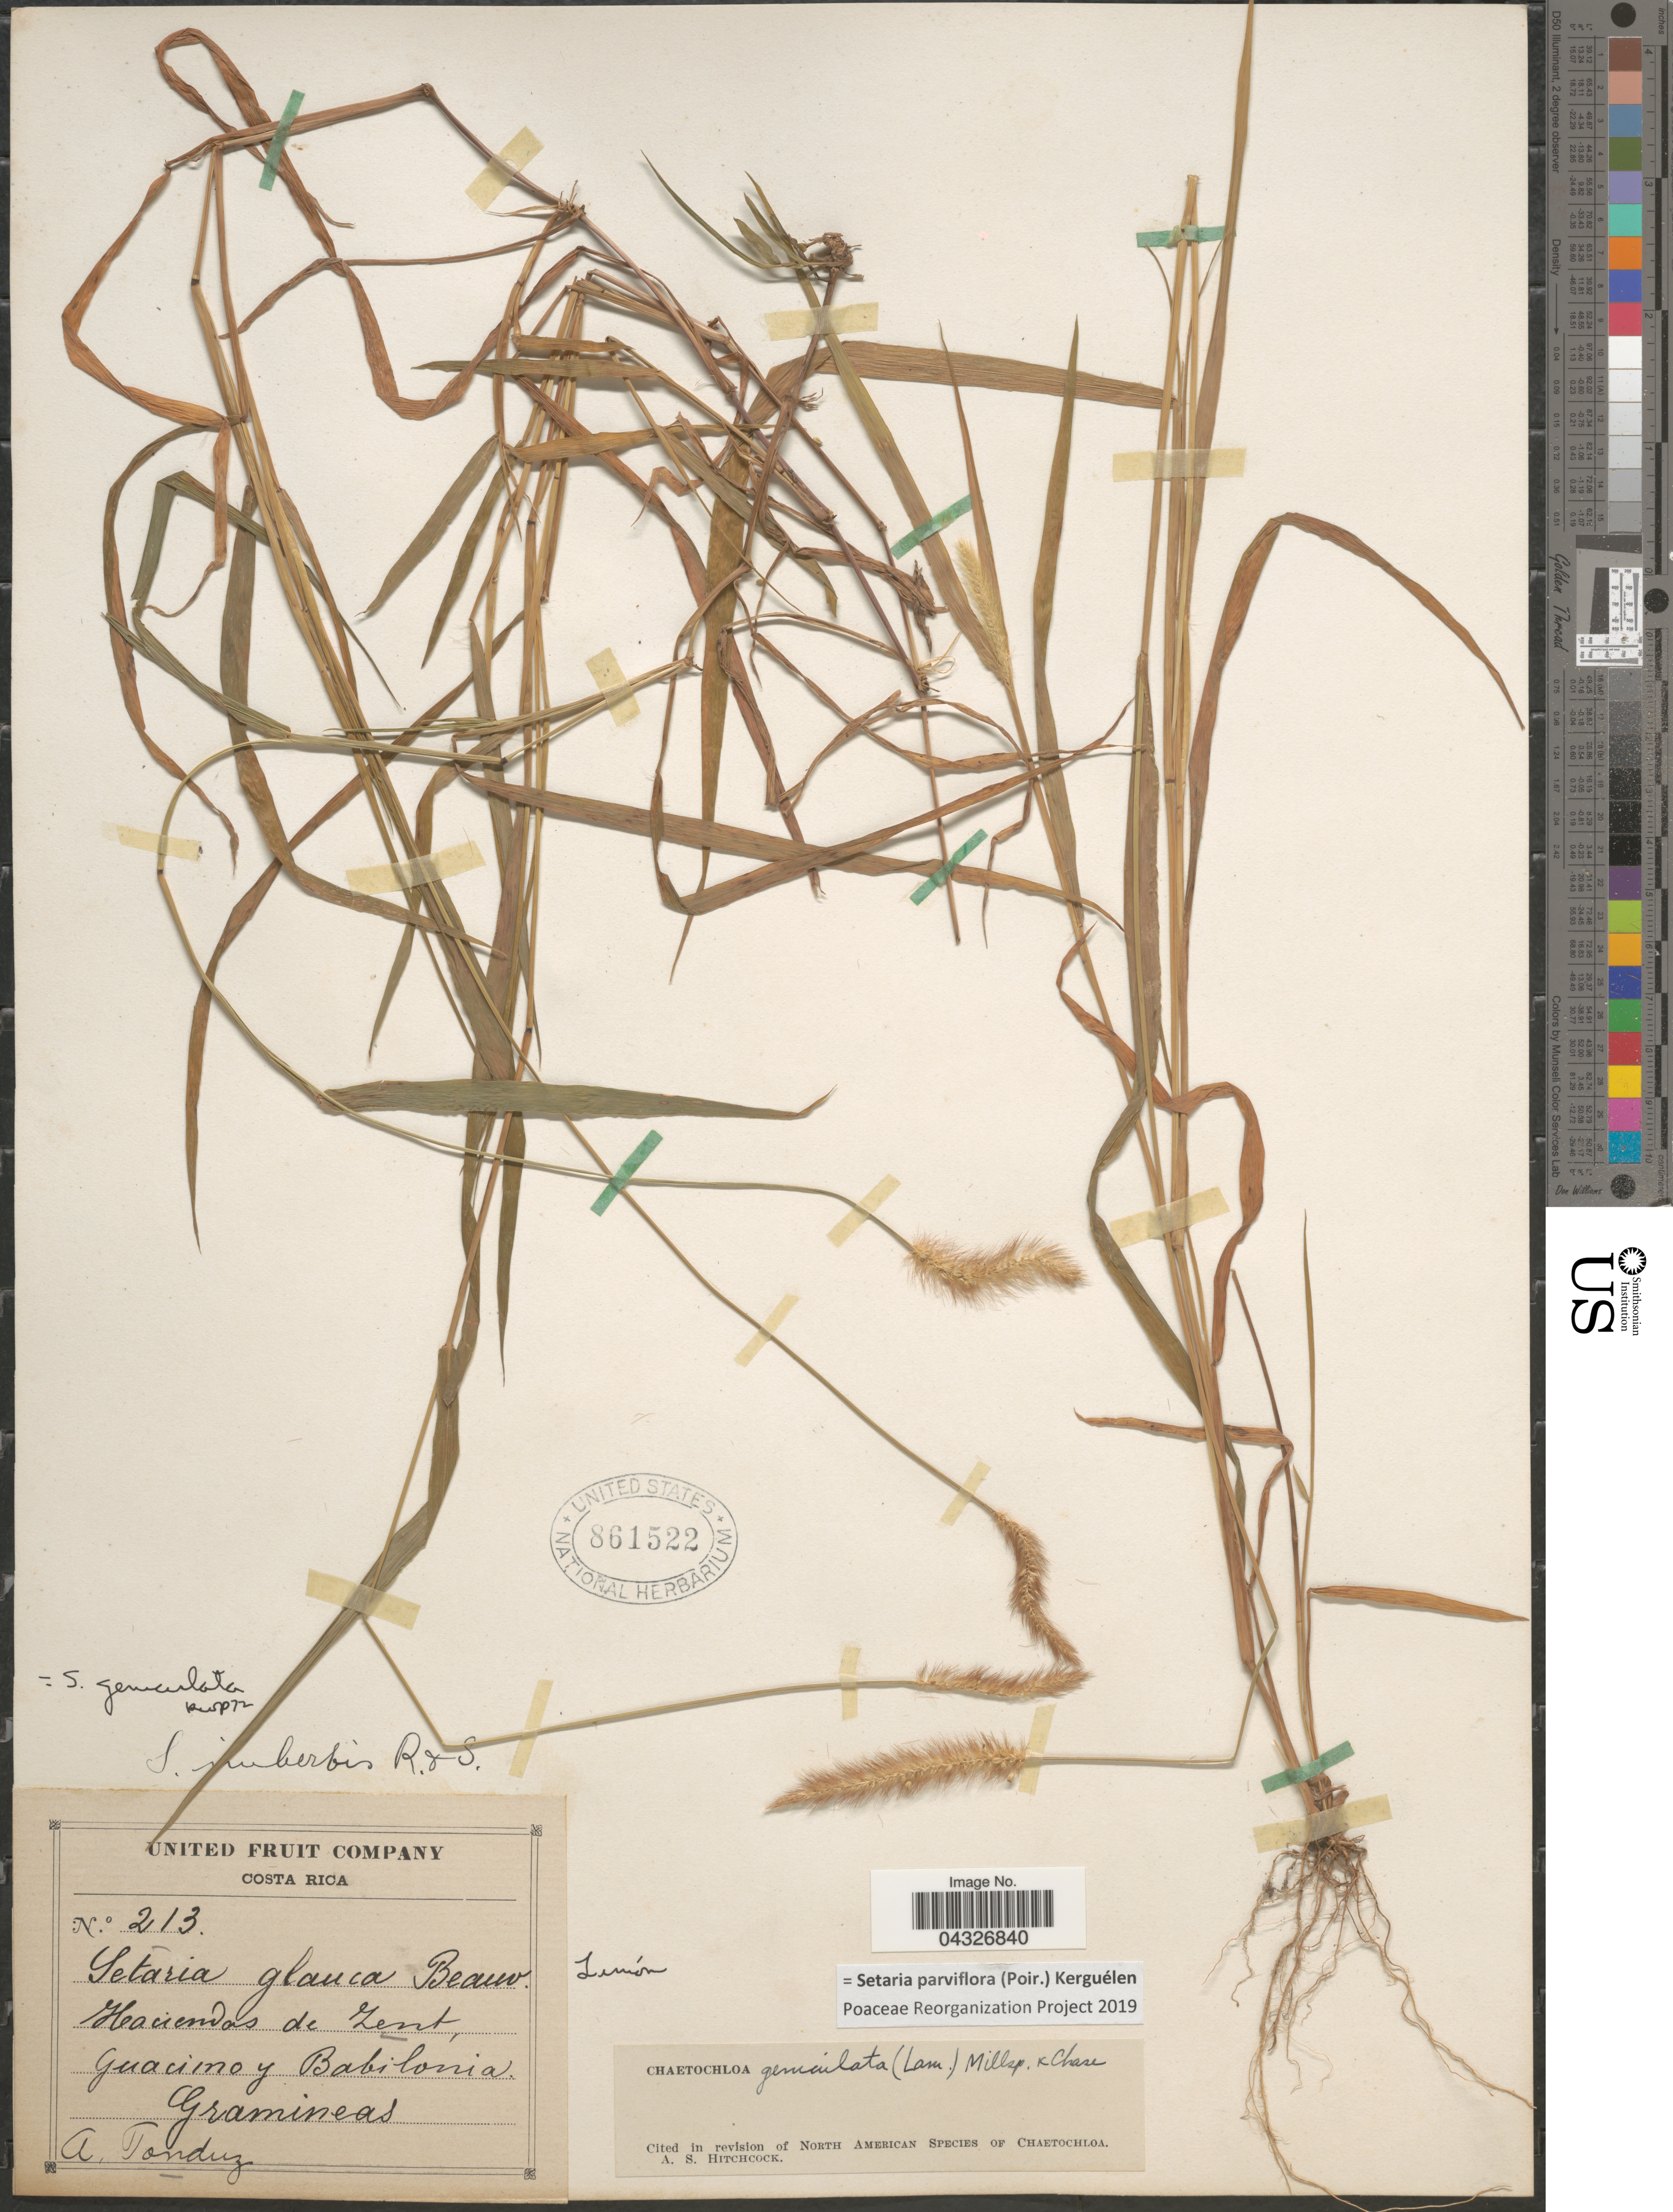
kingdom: Plantae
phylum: Tracheophyta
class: Liliopsida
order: Poales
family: Poaceae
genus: Setaria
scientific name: Setaria parviflora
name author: (Poir.) Kerguélen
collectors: A. Tonduz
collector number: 213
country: Costa Rica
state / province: Limón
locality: Haciendas de Zent, Guacimo y Babilonia.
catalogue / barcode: US 861522